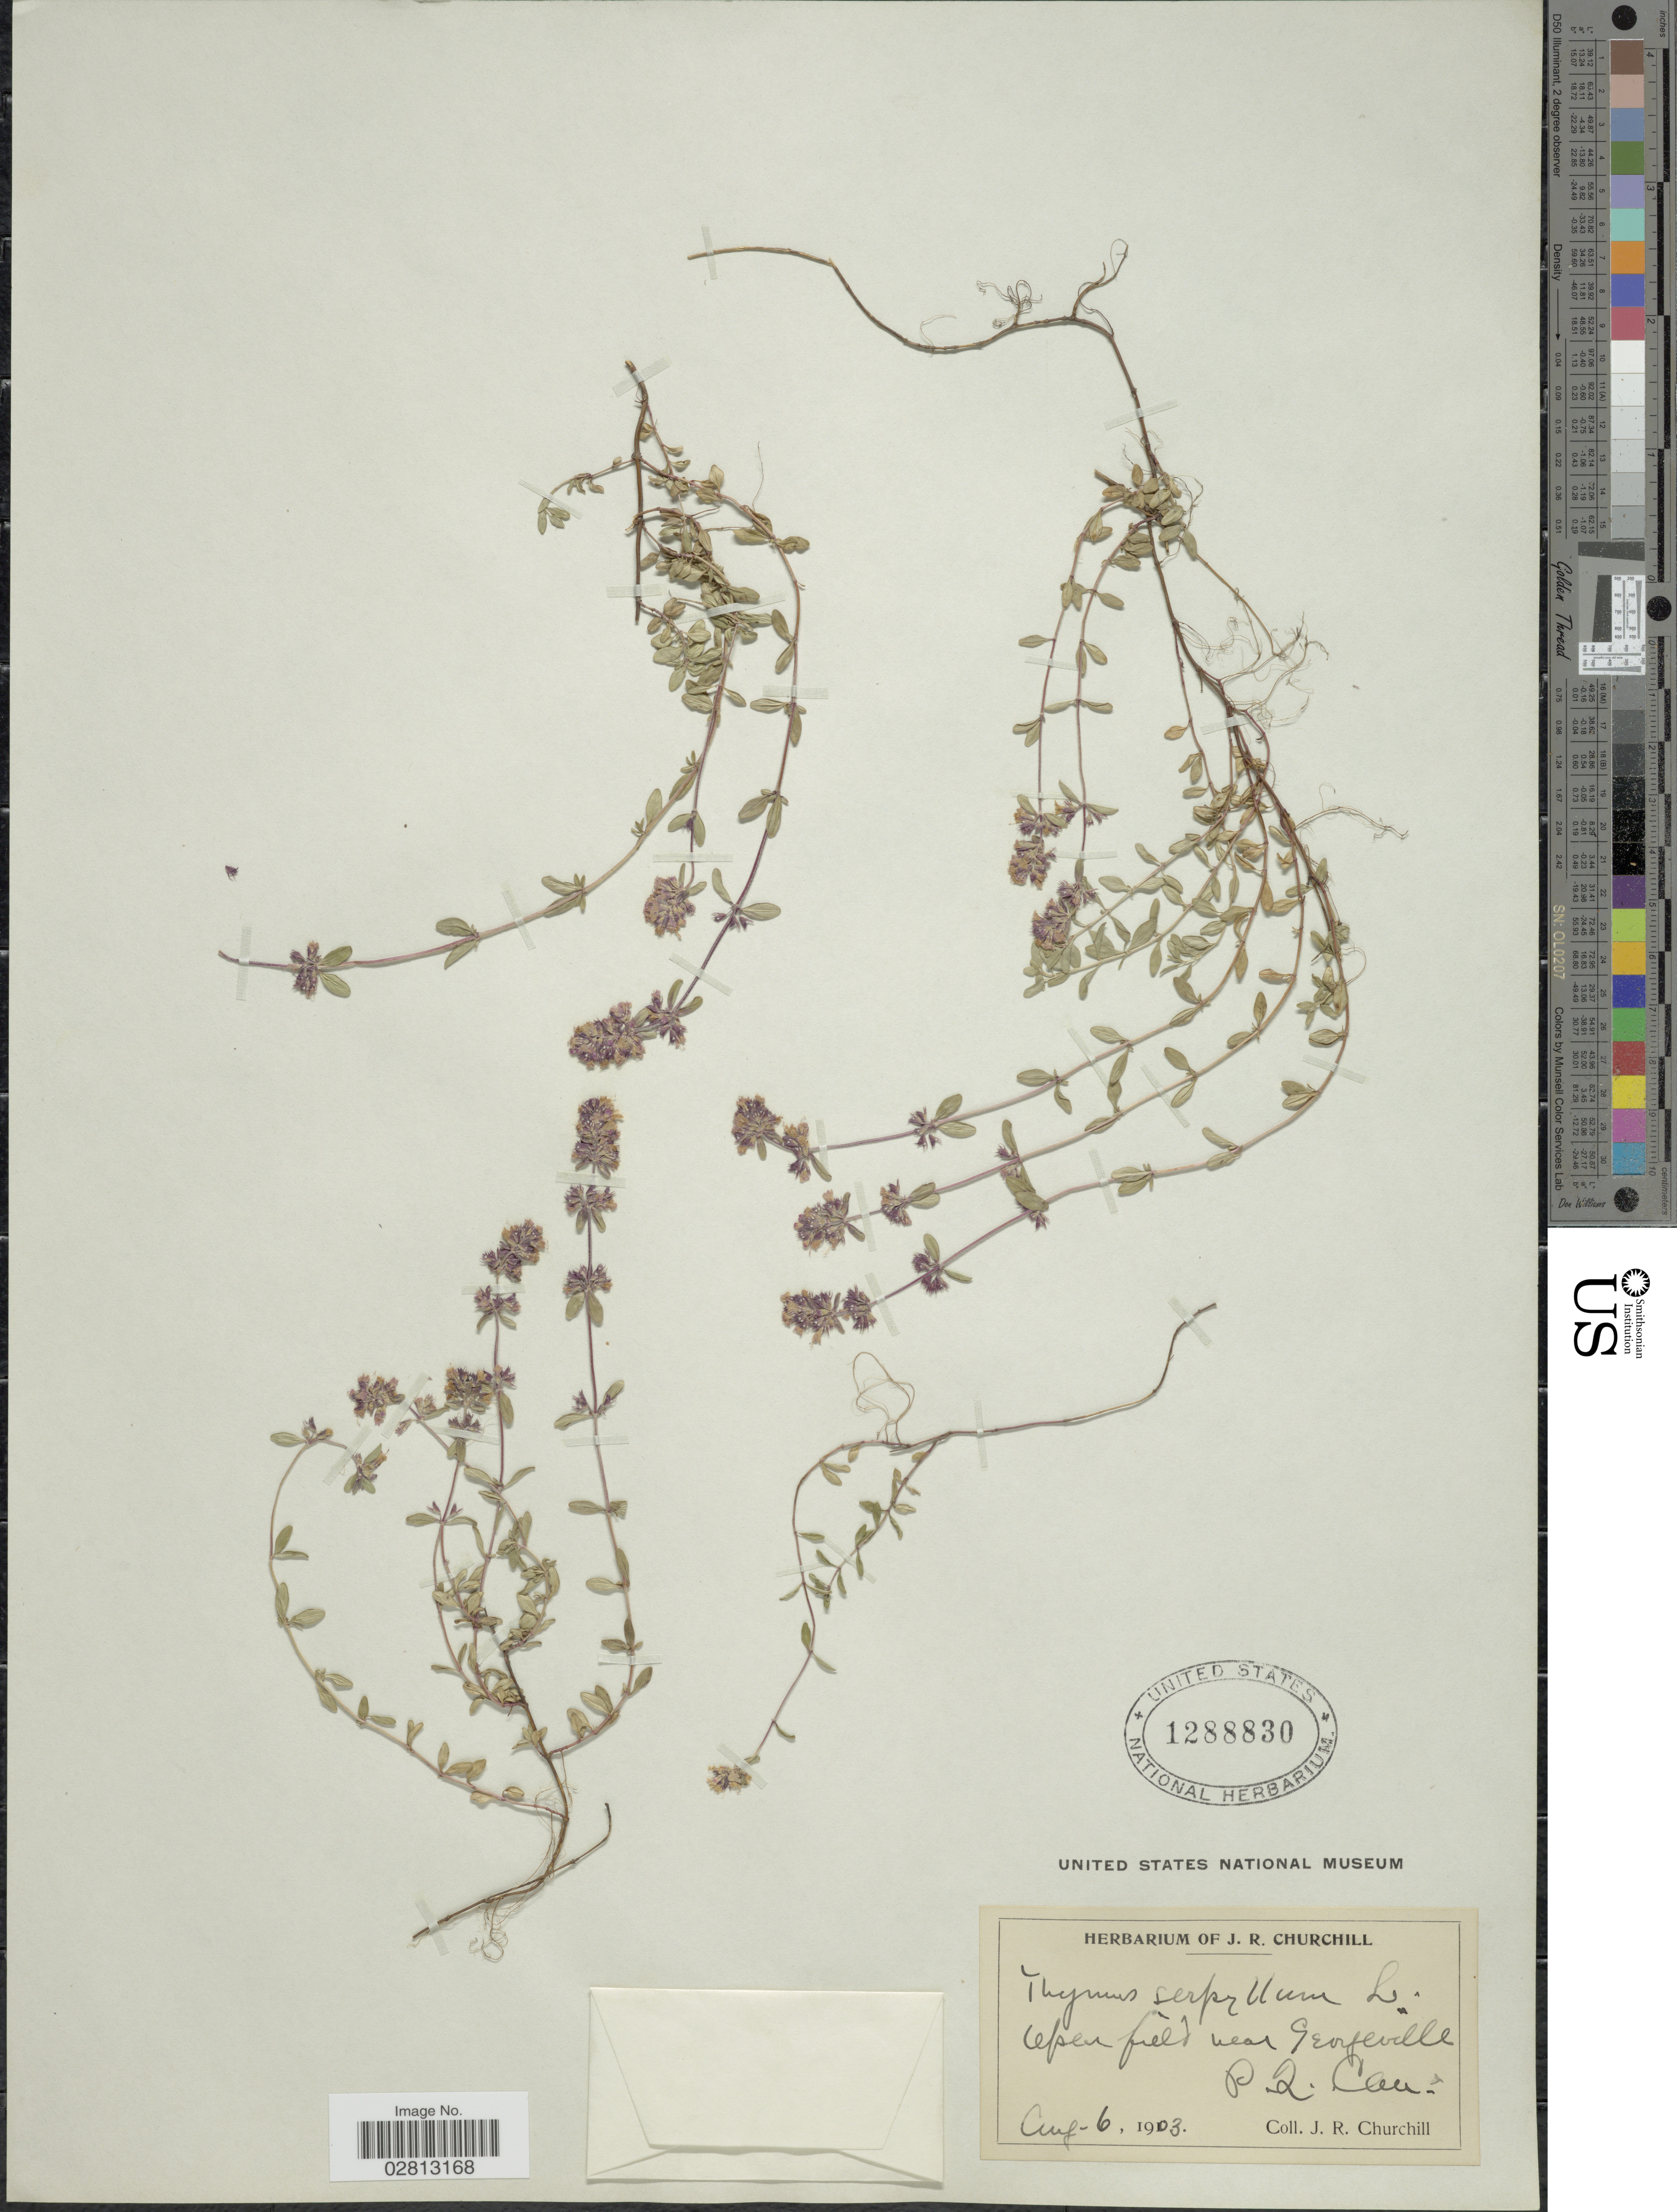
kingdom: Plantae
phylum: Tracheophyta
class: Magnoliopsida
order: Lamiales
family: Lamiaceae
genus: Thymus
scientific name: Thymus serpyllum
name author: L.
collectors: J. Churchill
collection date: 1903-08-06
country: Canada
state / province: Quebec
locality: Open field near Georgeville, P.Q. Can.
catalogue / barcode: US 1288830